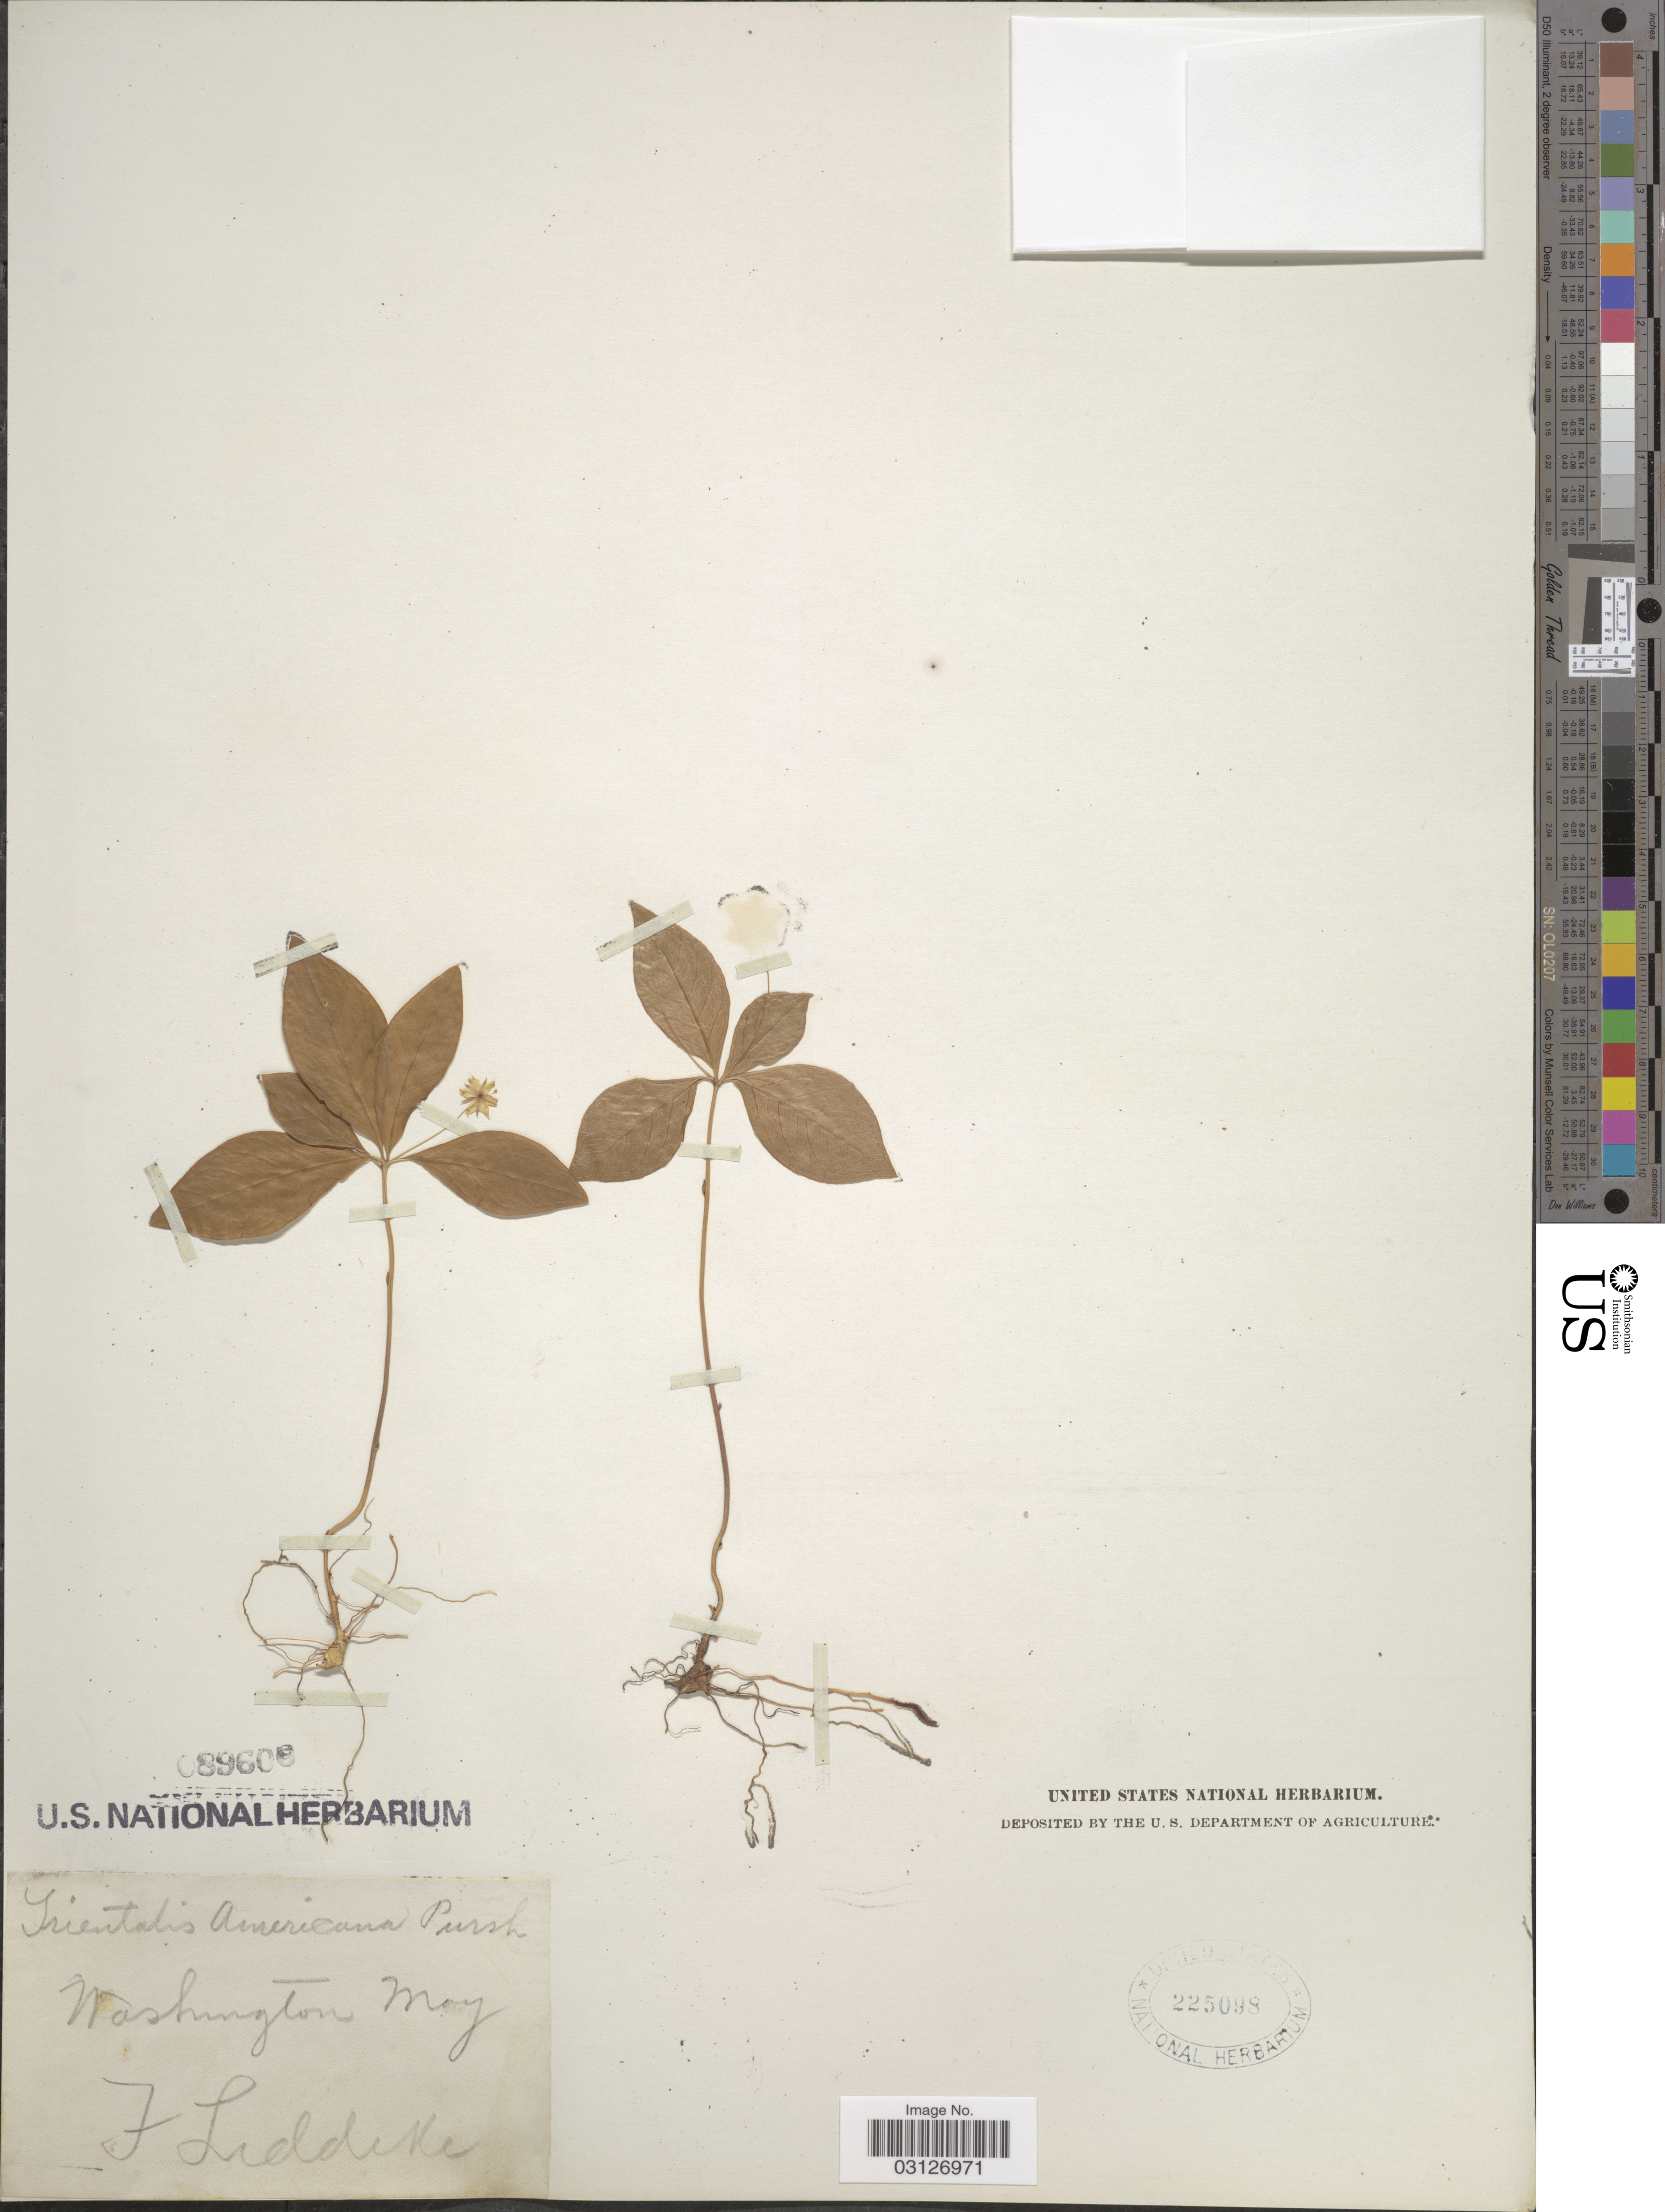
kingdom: Plantae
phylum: Tracheophyta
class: Magnoliopsida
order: Ericales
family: Primulaceae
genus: Trientalis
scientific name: Trientalis americana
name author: Pursh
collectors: F. Liddeke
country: United States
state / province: Washington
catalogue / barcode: US 225098